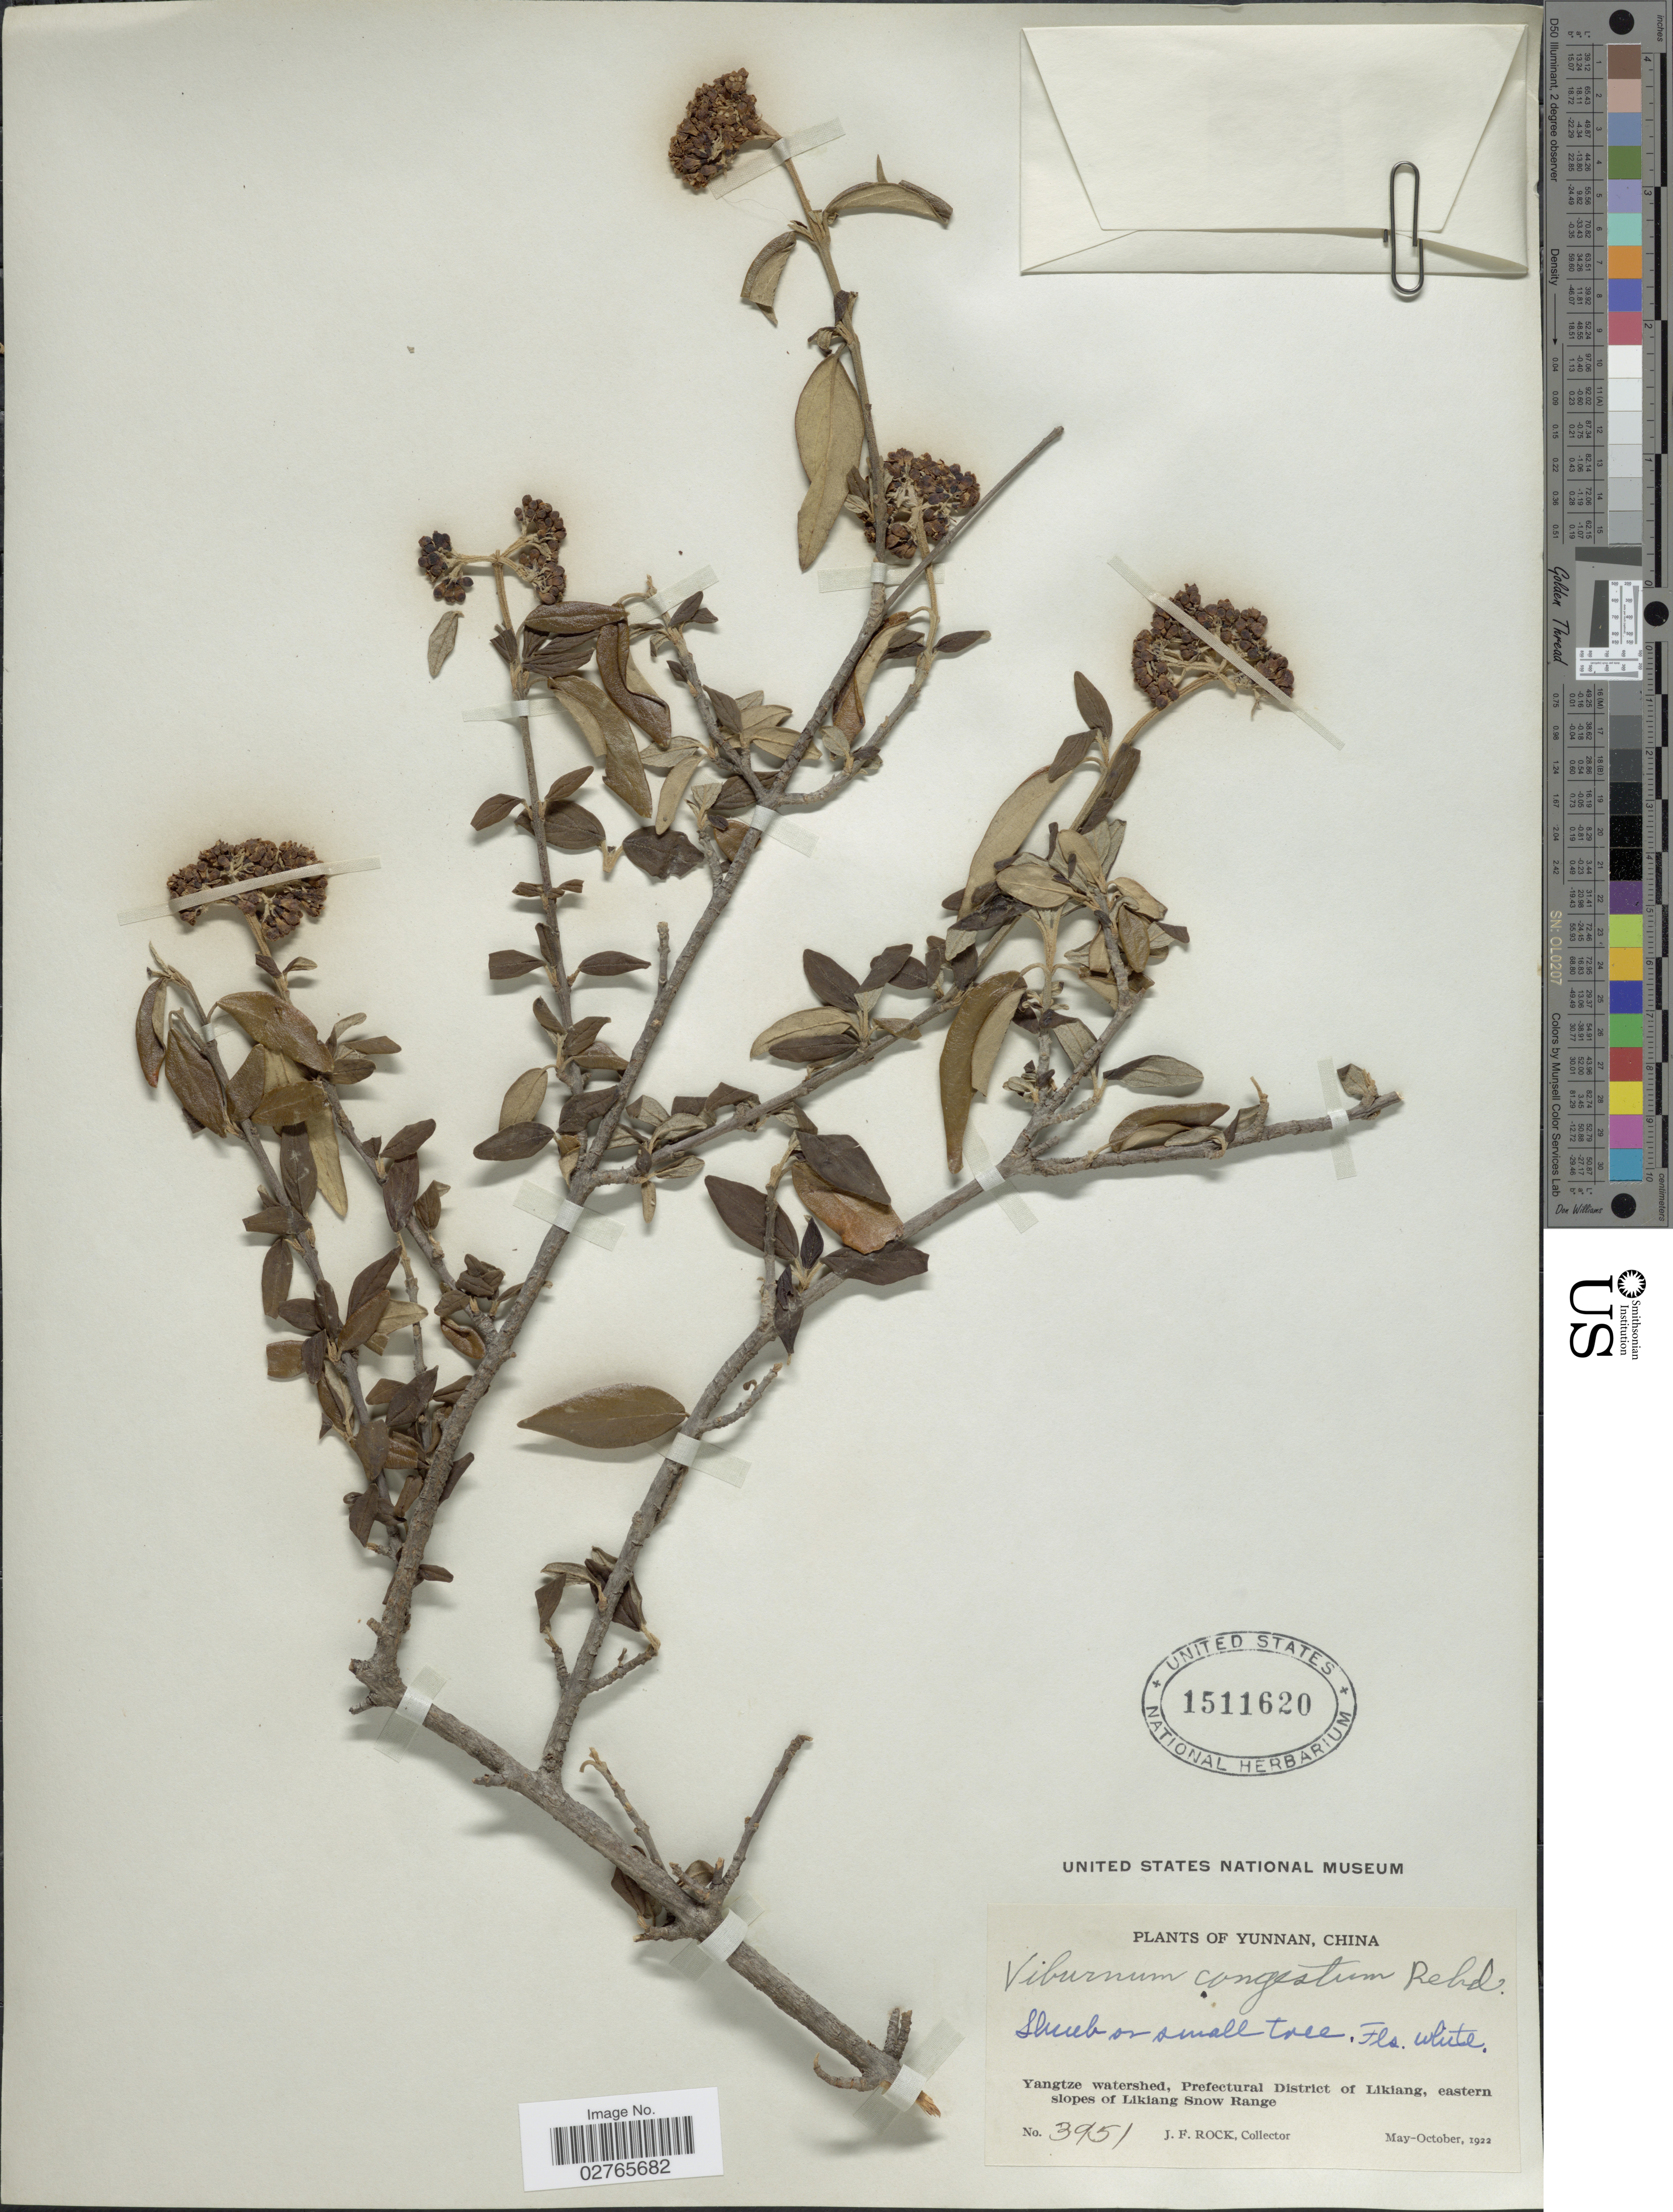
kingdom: Plantae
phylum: Tracheophyta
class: Magnoliopsida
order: Dipsacales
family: Viburnaceae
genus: Viburnum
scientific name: Viburnum congestum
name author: Rehder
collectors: J. Rock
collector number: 3951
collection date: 1922-05/1922-10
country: China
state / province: Yunnan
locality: Yangtze watershed, Prefectural District of Likiang, eastern slopes of Likiang Snow Range.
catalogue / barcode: US 1511620